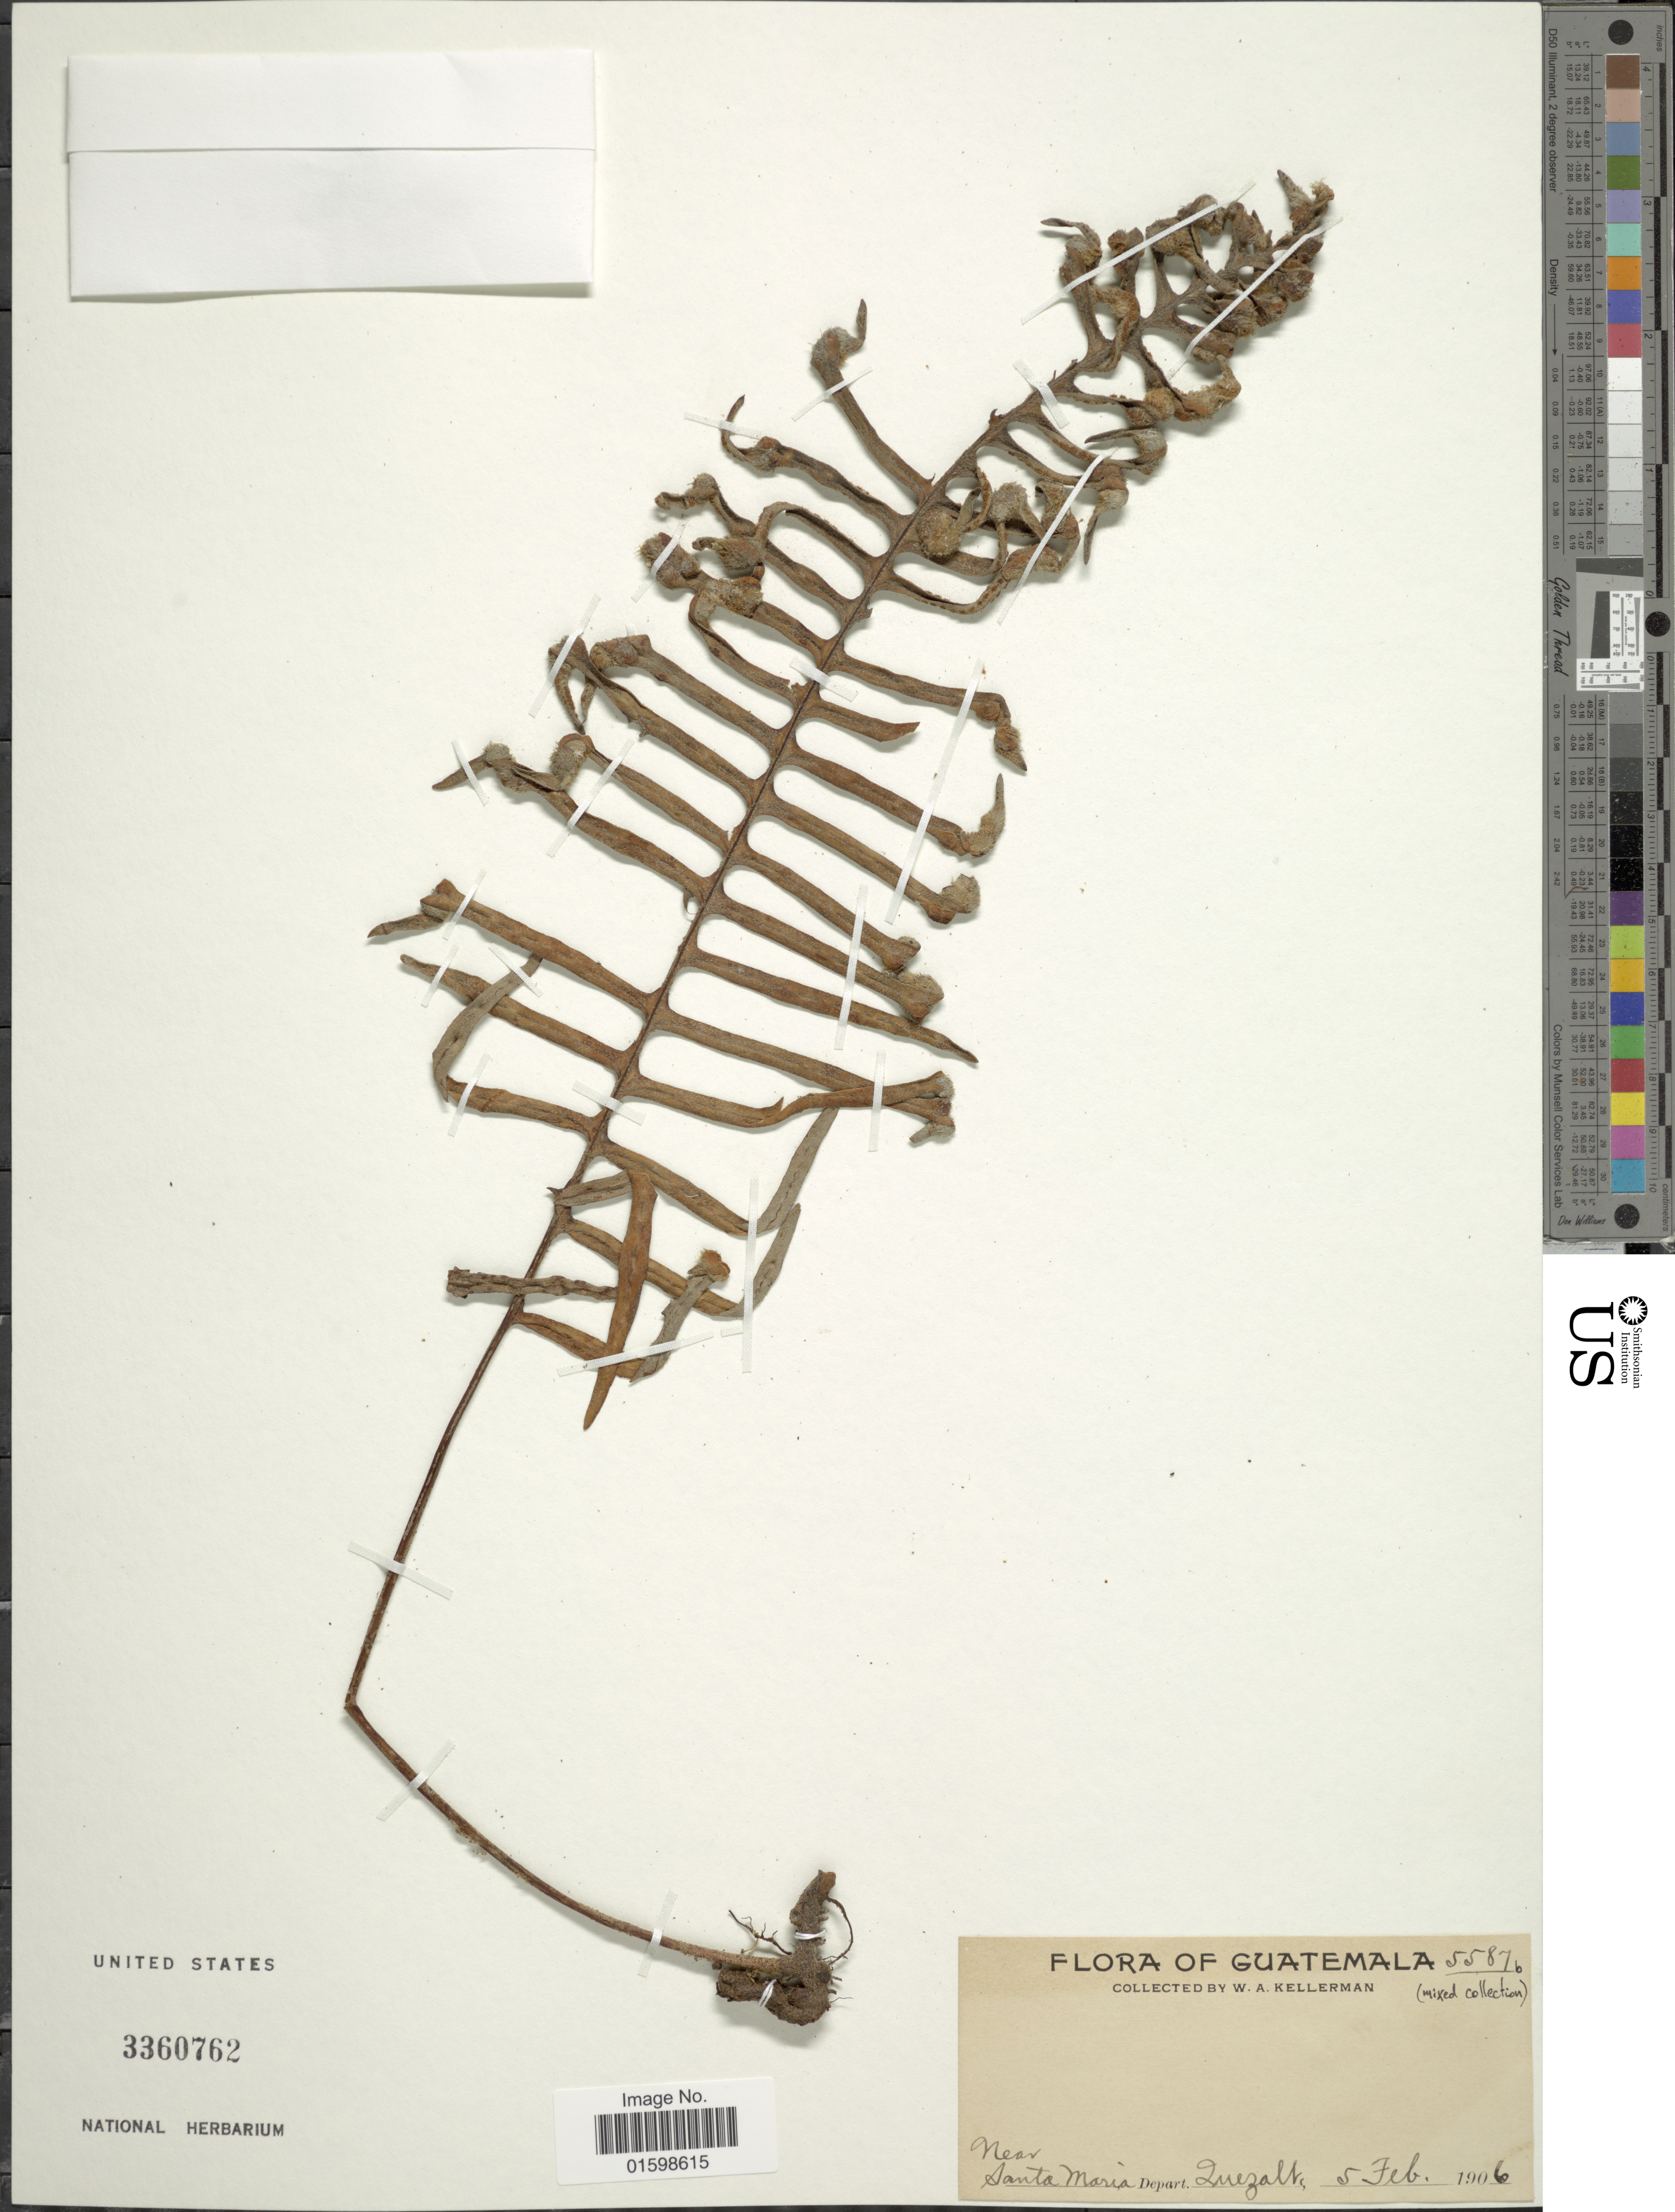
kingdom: Plantae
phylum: Tracheophyta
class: Polypodiopsida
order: Polypodiales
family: Polypodiaceae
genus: Pleopeltis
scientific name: Pleopeltis thyssanolepis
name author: (A. Braun ex Klotzsch) E.G. Andrews & Windham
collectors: W. Kellerman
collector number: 5587b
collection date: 1906-02-05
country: Guatemala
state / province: Quetzaltenango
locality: Near santa Maria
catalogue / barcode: US 3360762